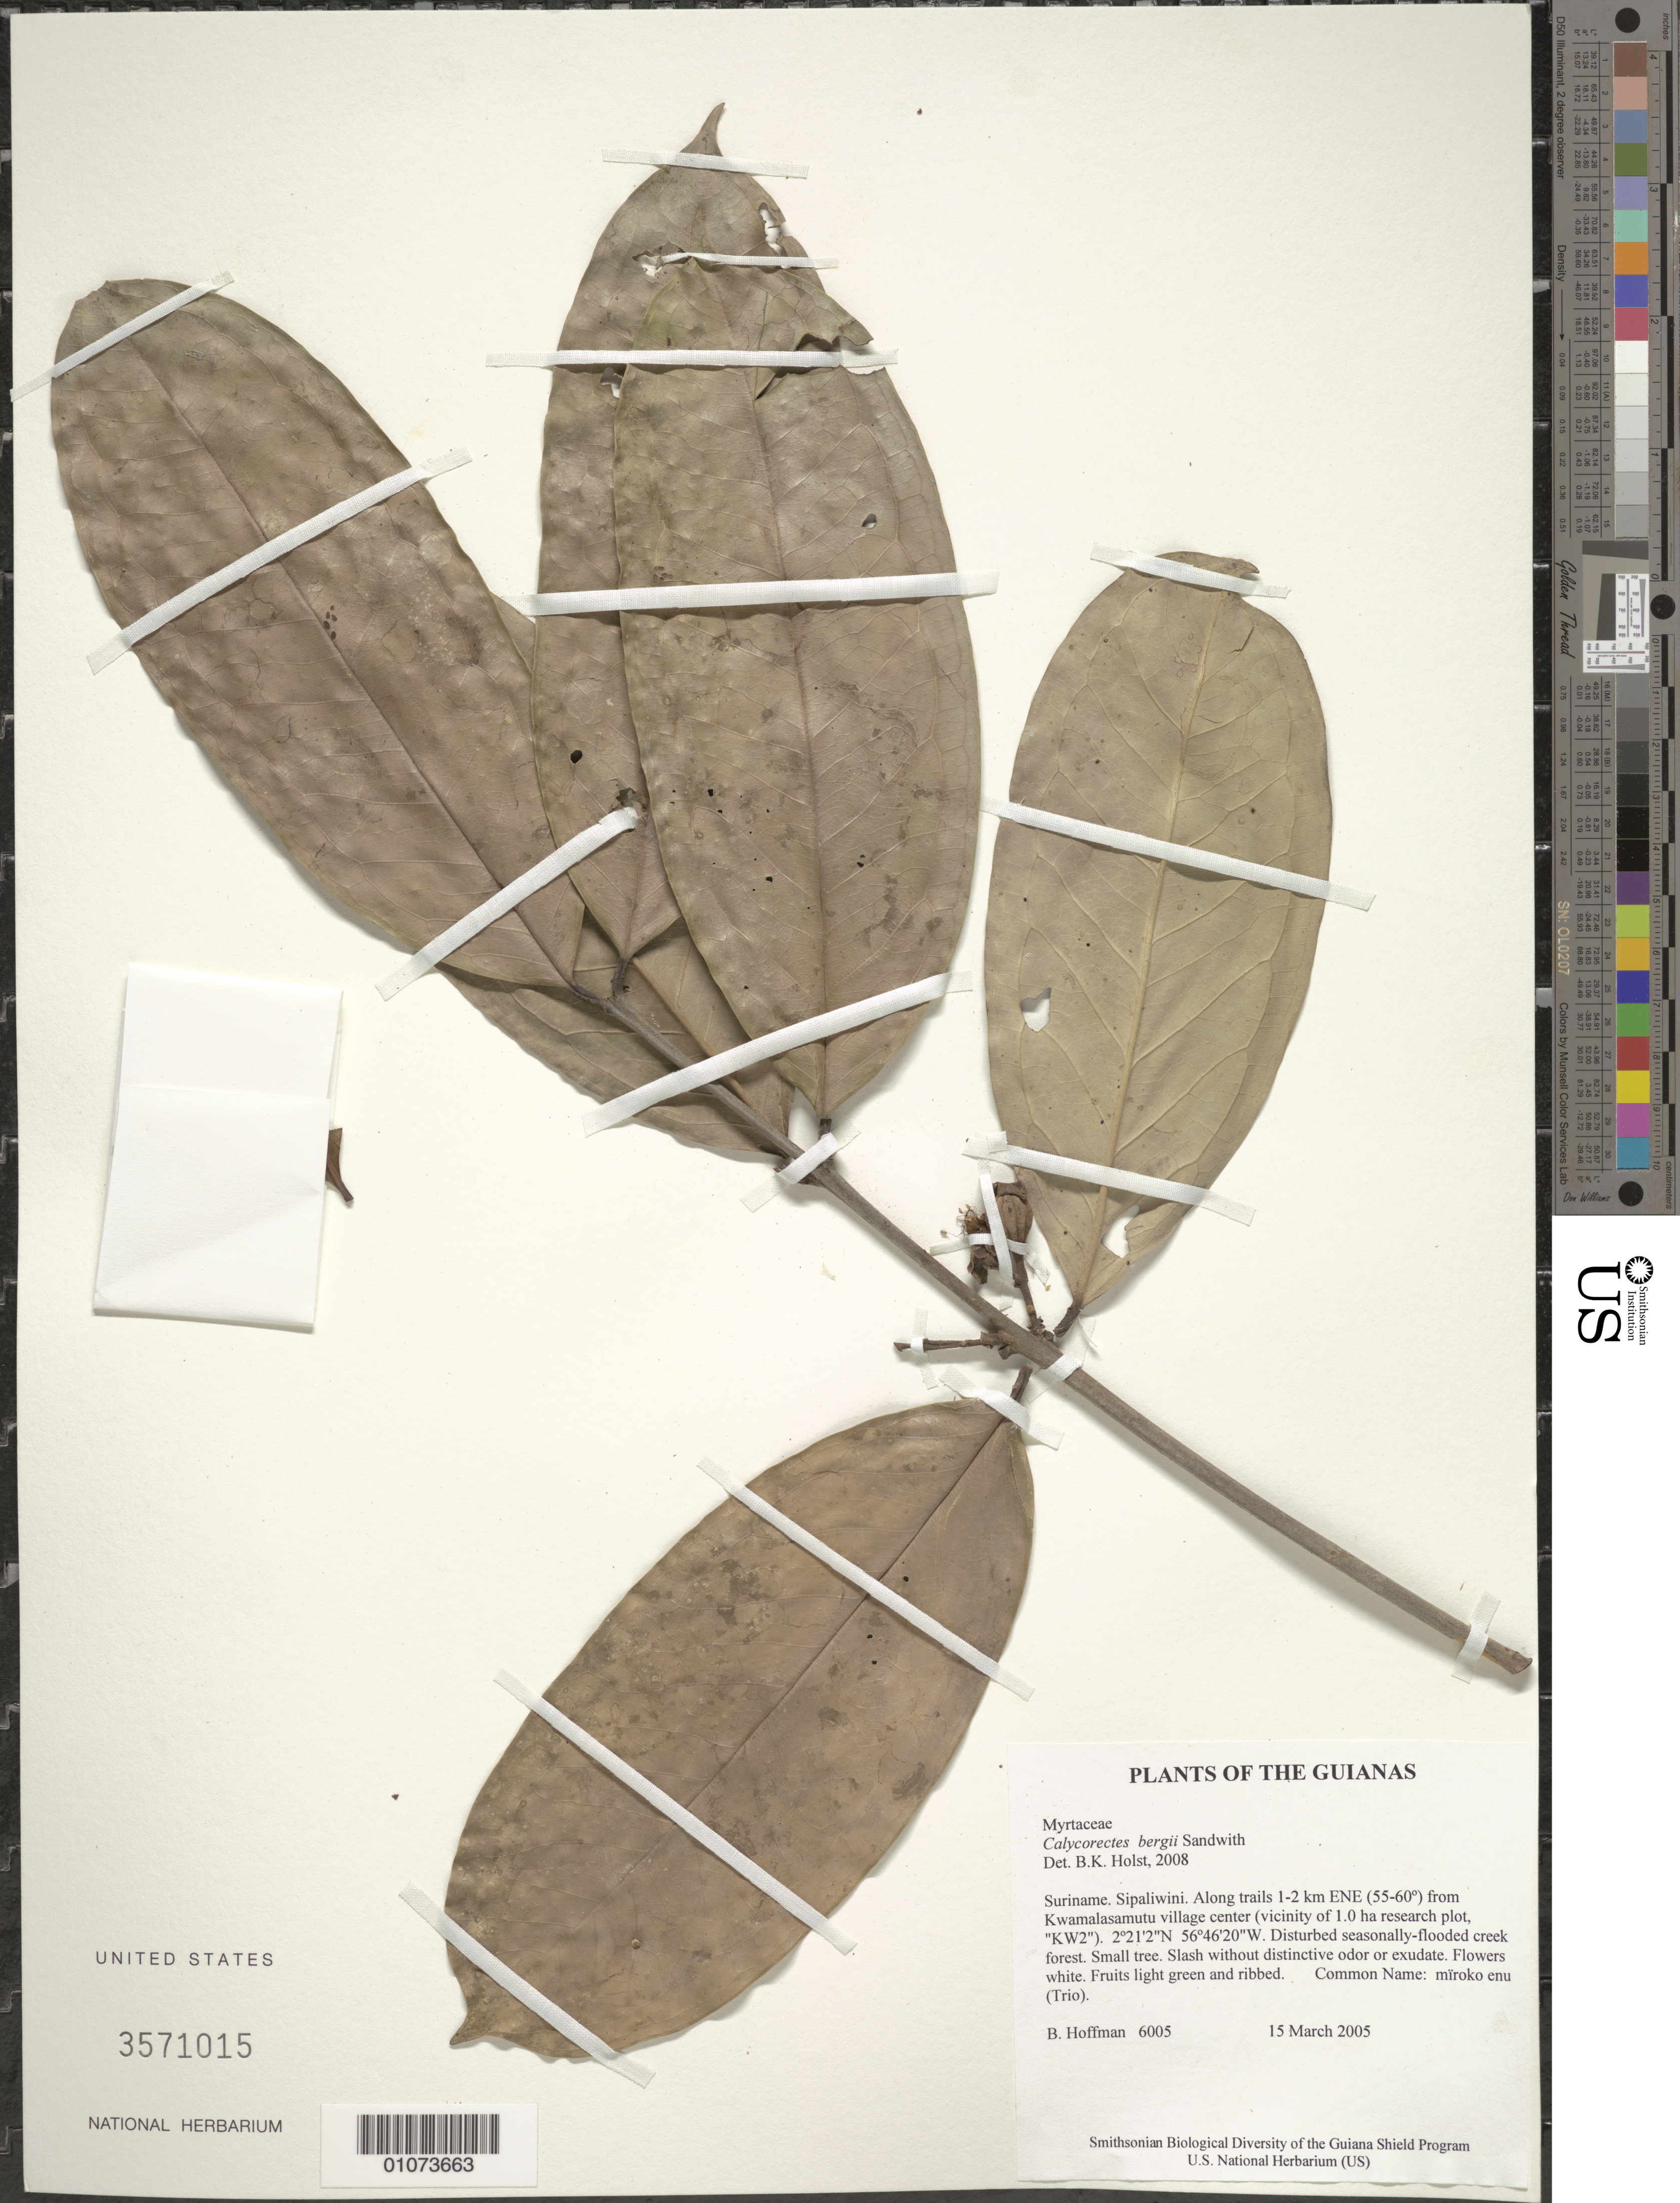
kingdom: Plantae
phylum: Tracheophyta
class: Magnoliopsida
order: Myrtales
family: Myrtaceae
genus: Eugenia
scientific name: Eugenia neolatifolia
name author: Sobral & M.A.D. Souza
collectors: B. Hoffman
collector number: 6005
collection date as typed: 15 March 2005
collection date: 2005-03-15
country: Suriname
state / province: Sipaliwini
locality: Along trails 1-2 km ENE (55-60º) from Kwamalasamutu village center (vicinity of 1.0 ha research plot, "KW2")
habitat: Disturbed seasonally-flooded creek forest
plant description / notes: Cited by M. Sobral et al., Phytotaxa 669(3): 297. 2024.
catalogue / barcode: US 3571015